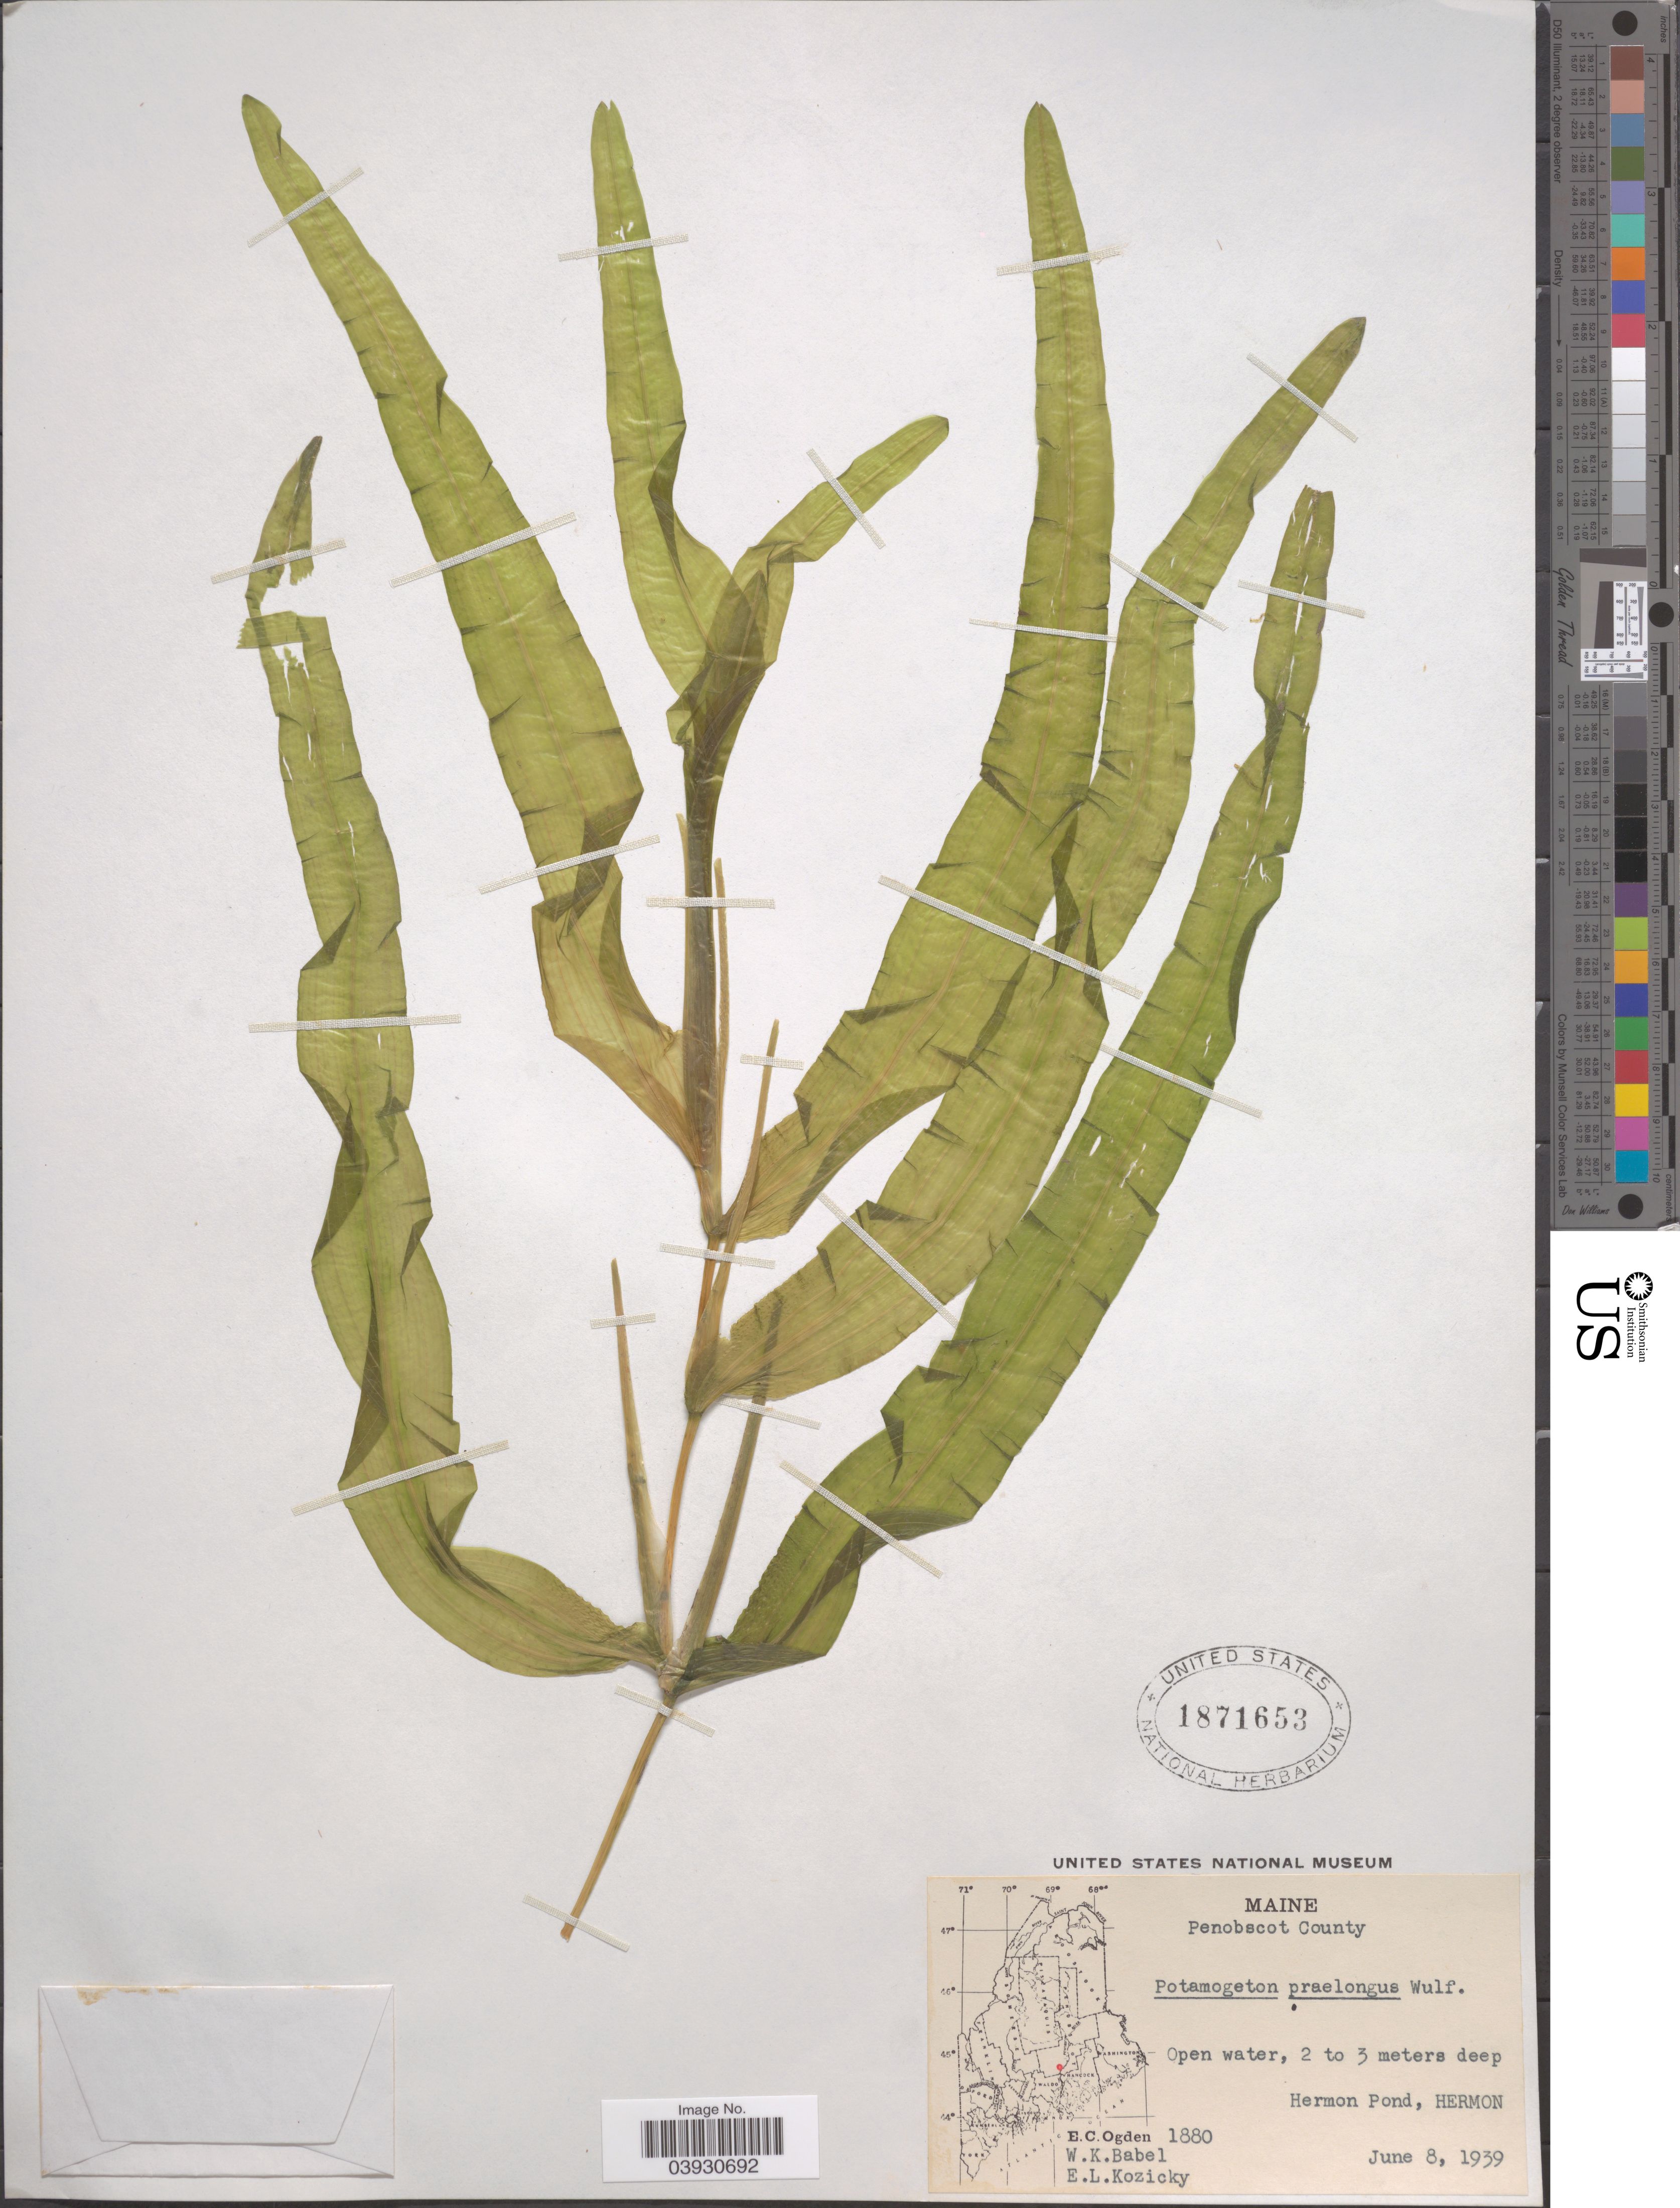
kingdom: Plantae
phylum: Tracheophyta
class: Liliopsida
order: Alismatales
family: Potamogetonaceae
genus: Potamogeton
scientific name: Potamogeton praelongus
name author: Wulfen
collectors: E. Ogden, W. Babel & E. Kozicky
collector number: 1880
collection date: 1939-06-08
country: United States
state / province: Maine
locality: Penobscot County. Hermon Pond, Hermon.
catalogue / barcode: US 1871653